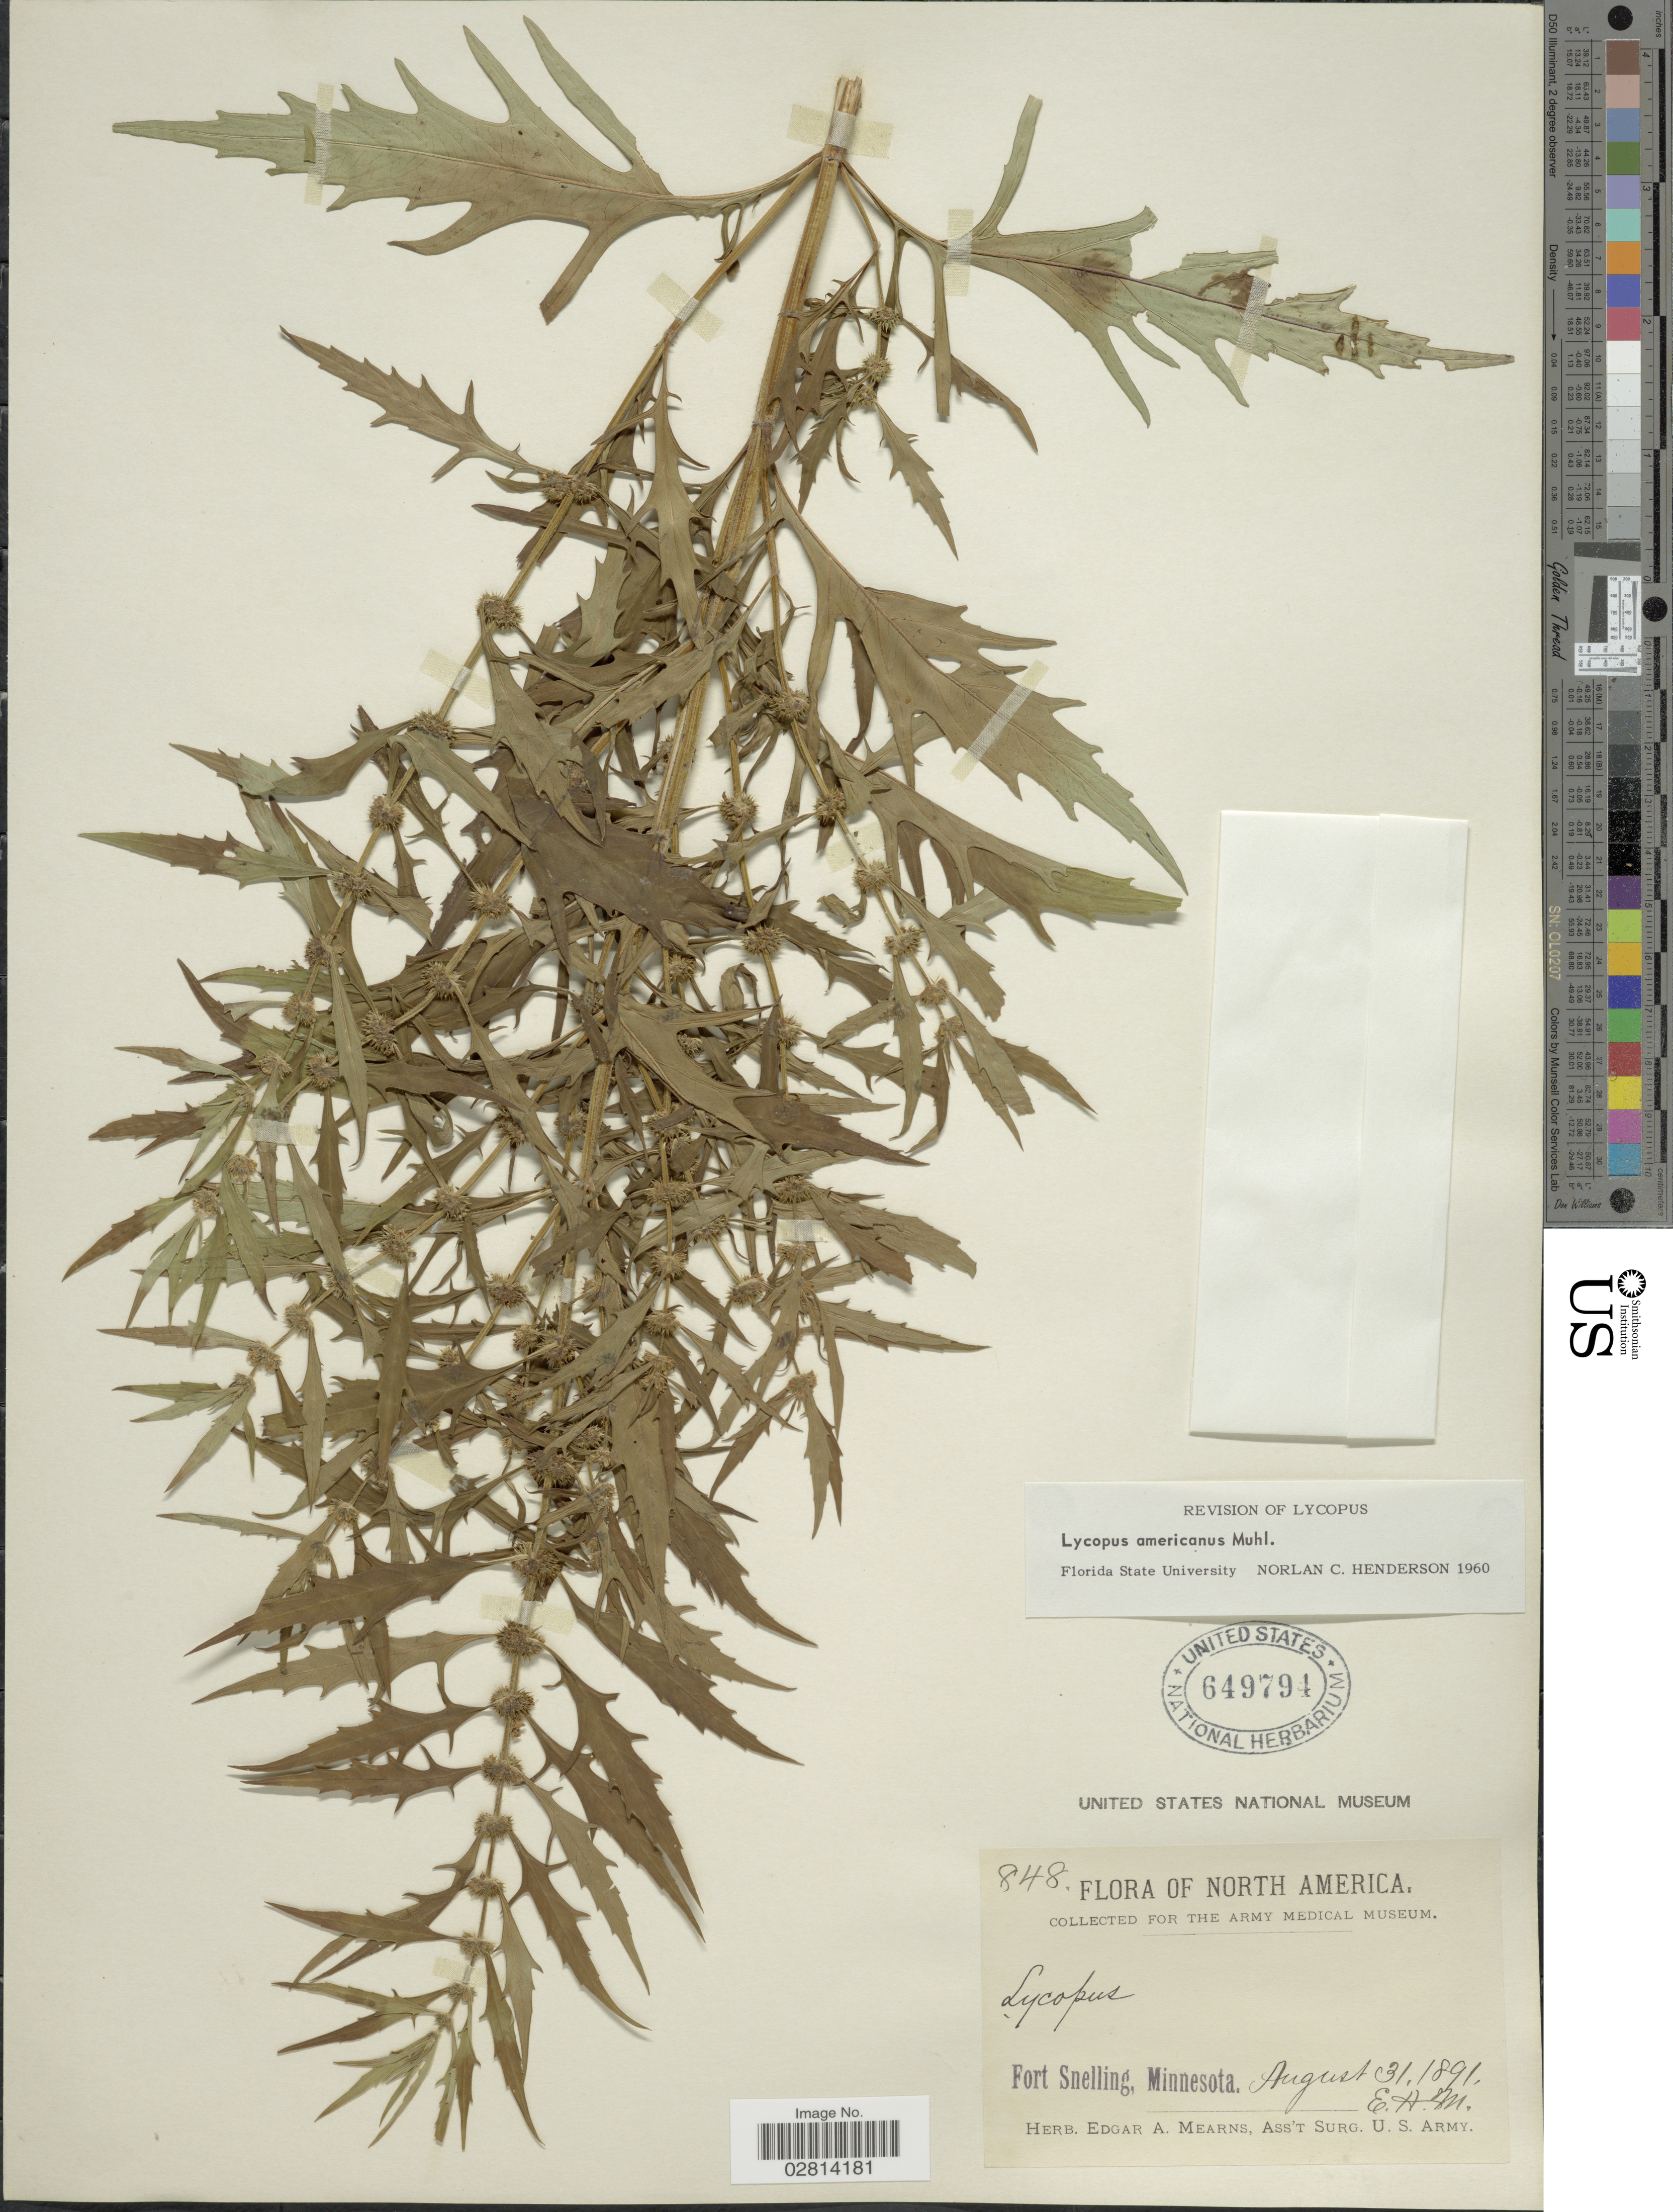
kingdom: Plantae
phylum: Tracheophyta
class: Magnoliopsida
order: Lamiales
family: Lamiaceae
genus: Lycopus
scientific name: Lycopus americanus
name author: Muhl. ex W.P.C. Barton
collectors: E. A. Mearns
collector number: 848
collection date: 1891-08-31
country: United States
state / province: Minnesota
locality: Fort Snelling, Minnesota.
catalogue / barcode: US 649794